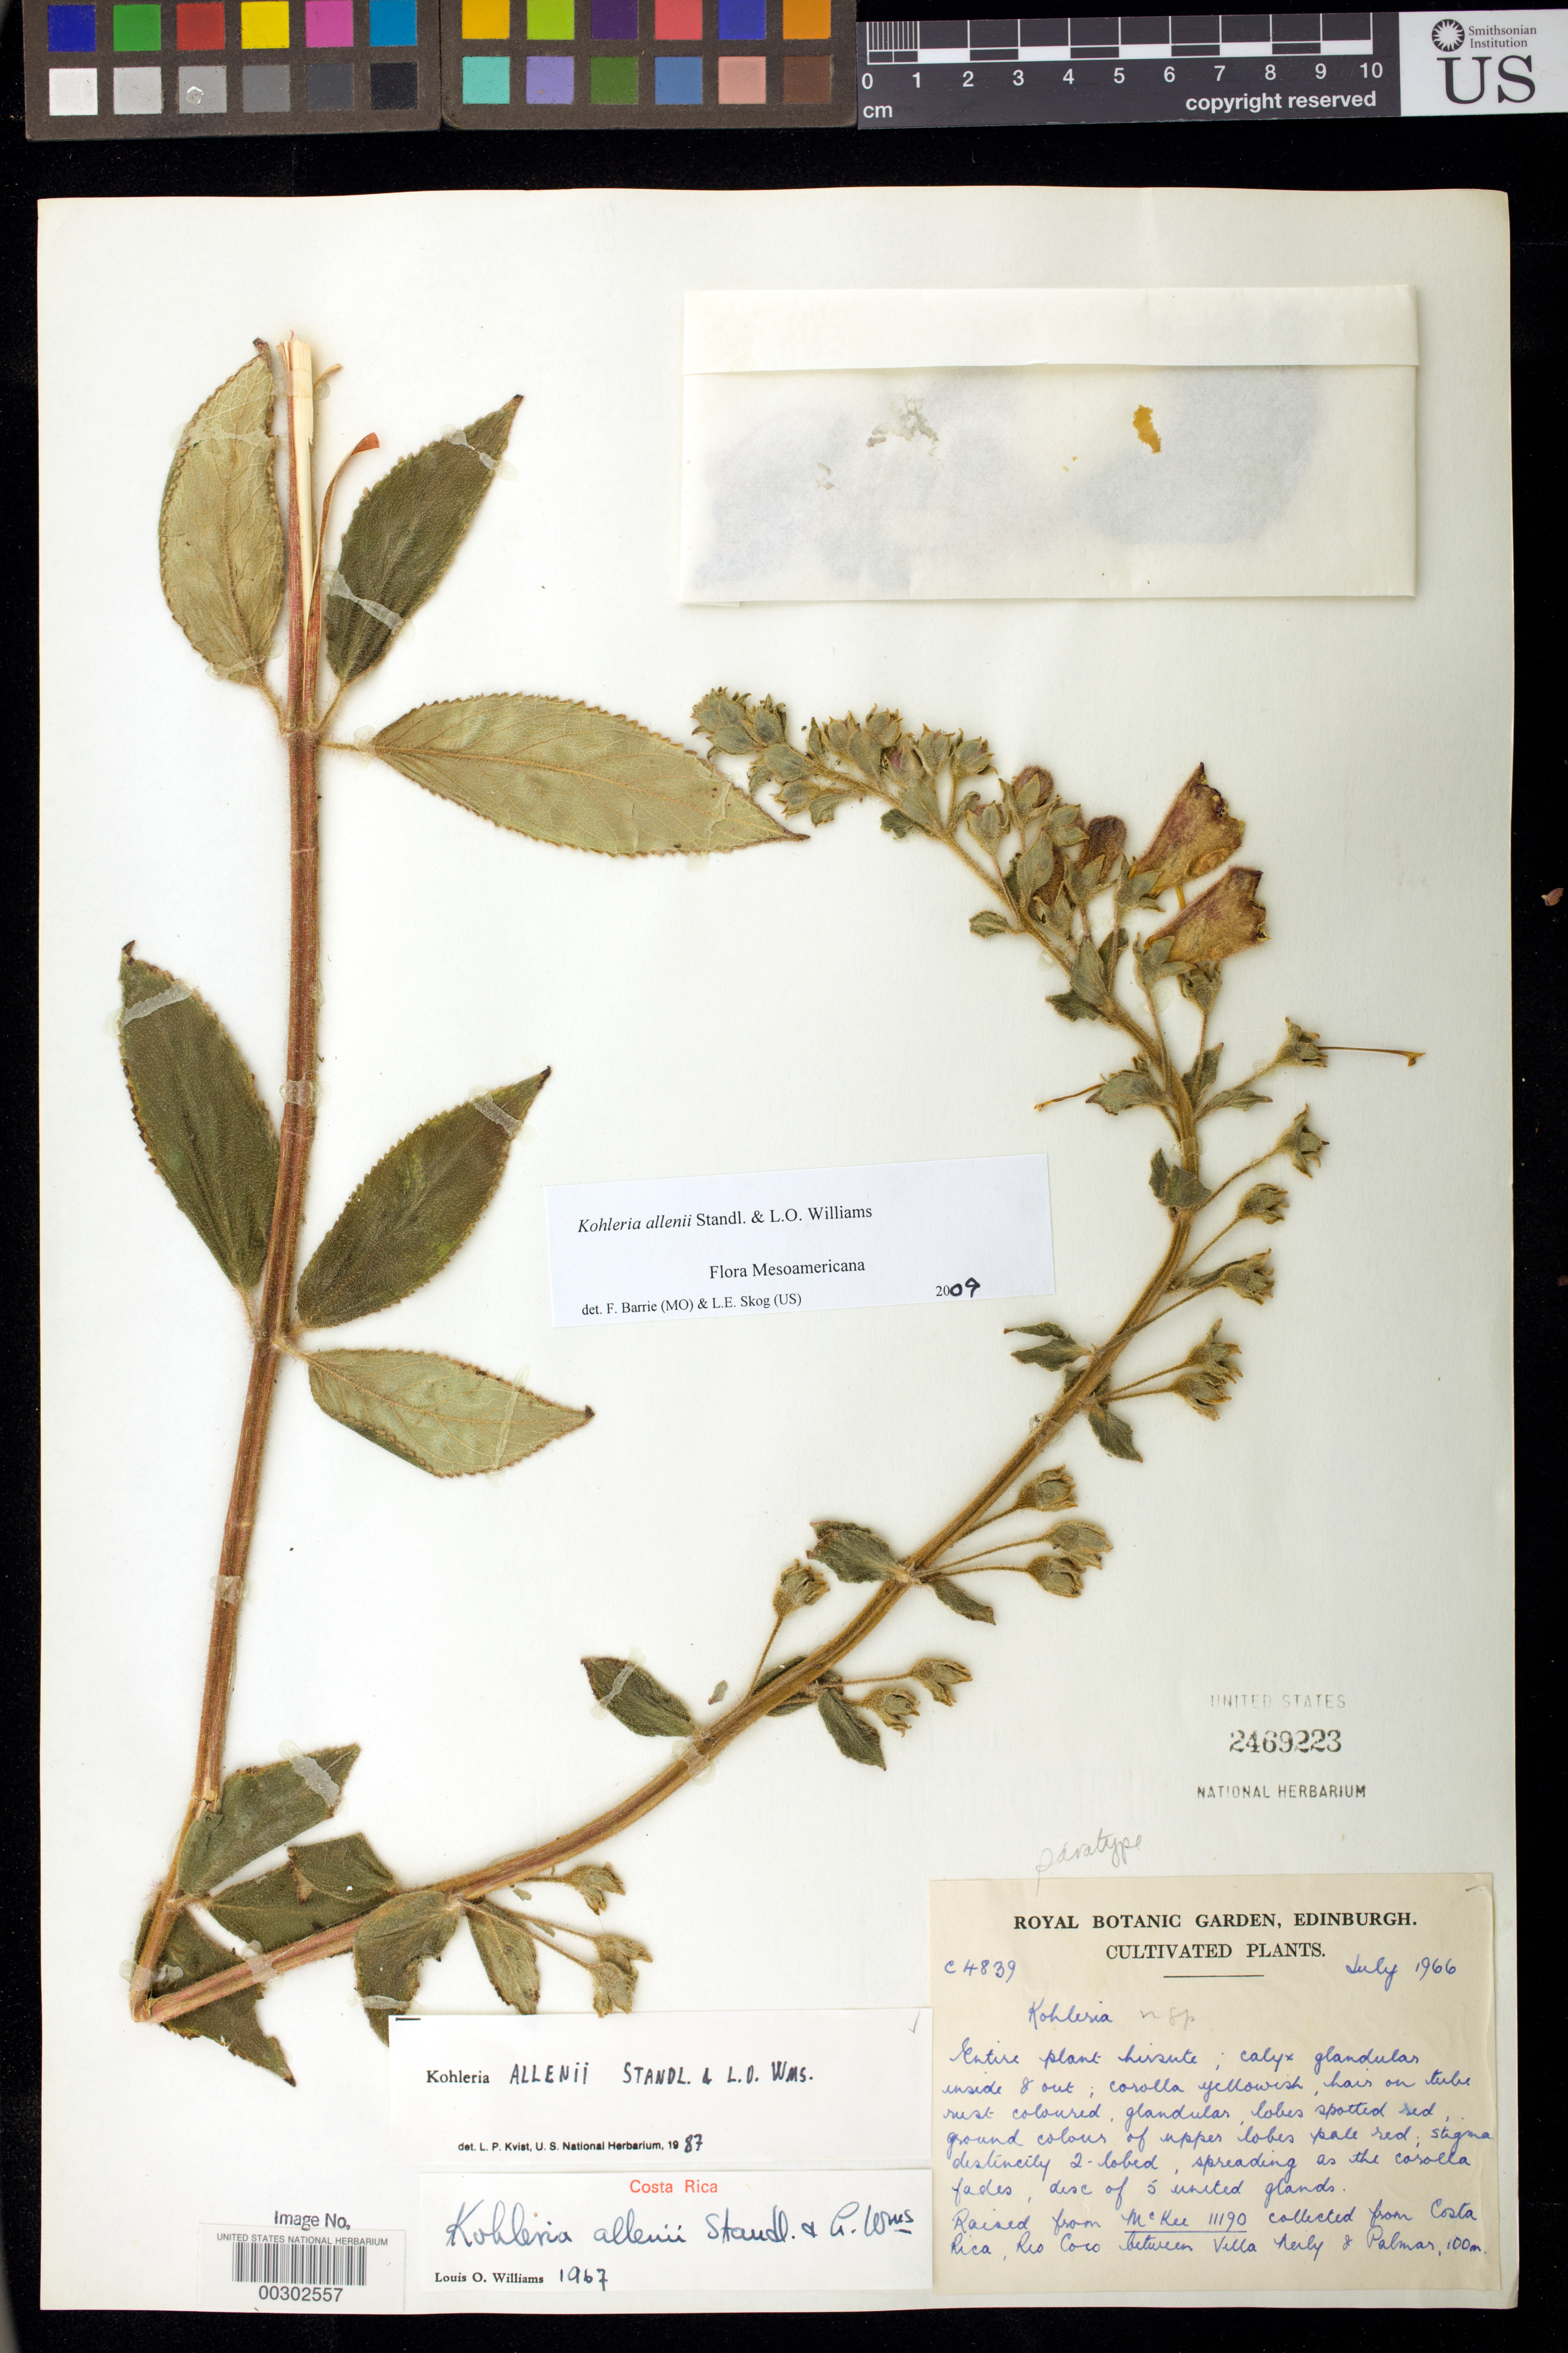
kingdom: Plantae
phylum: Tracheophyta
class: Magnoliopsida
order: Lamiales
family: Gesneriaceae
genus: Kohleria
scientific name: Kohleria allenii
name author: Standl. & L.O. Williams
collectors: RBG Edinburgh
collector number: C. 4839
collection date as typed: Jul 1966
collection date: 1966-07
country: Costa Rica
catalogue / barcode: US 2469223